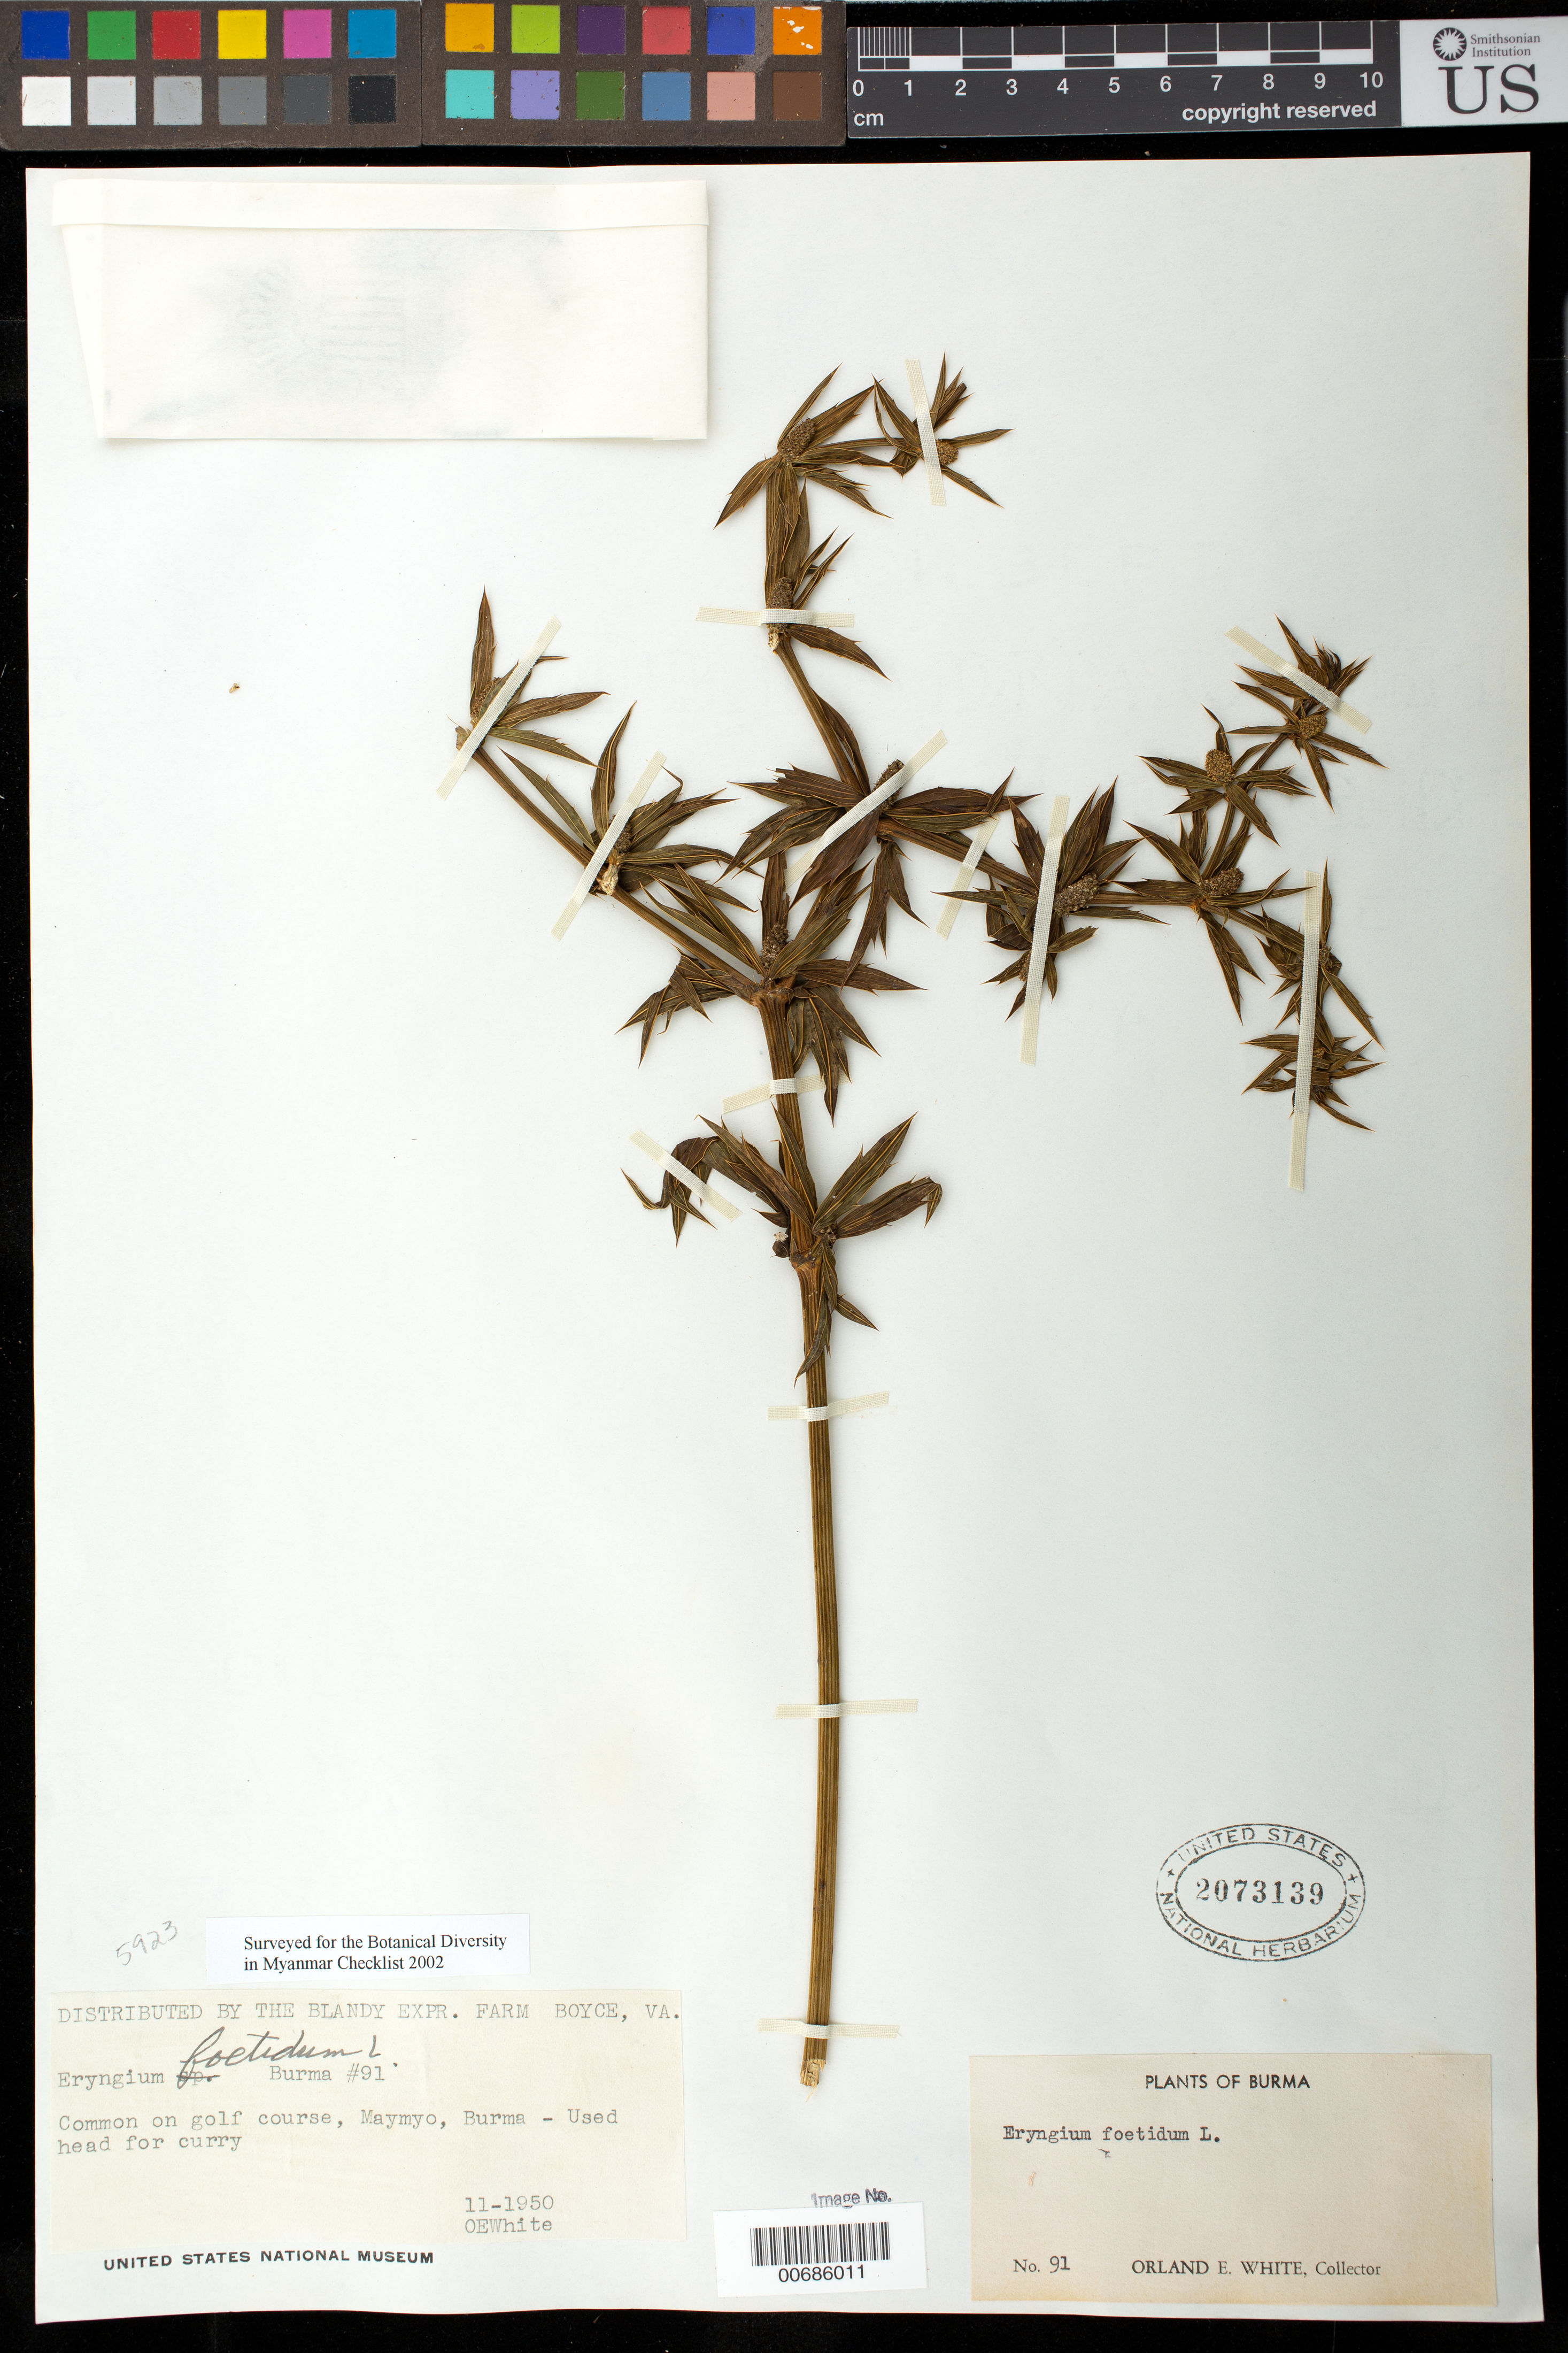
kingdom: Plantae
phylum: Tracheophyta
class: Magnoliopsida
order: Apiales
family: Apiaceae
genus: Eryngium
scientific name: Eryngium foetidum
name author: L.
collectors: O. E. White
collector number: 91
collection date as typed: Nov 1950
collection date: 1950-11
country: Myanmar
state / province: Mandalay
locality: Maymyo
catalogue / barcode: US 2073139